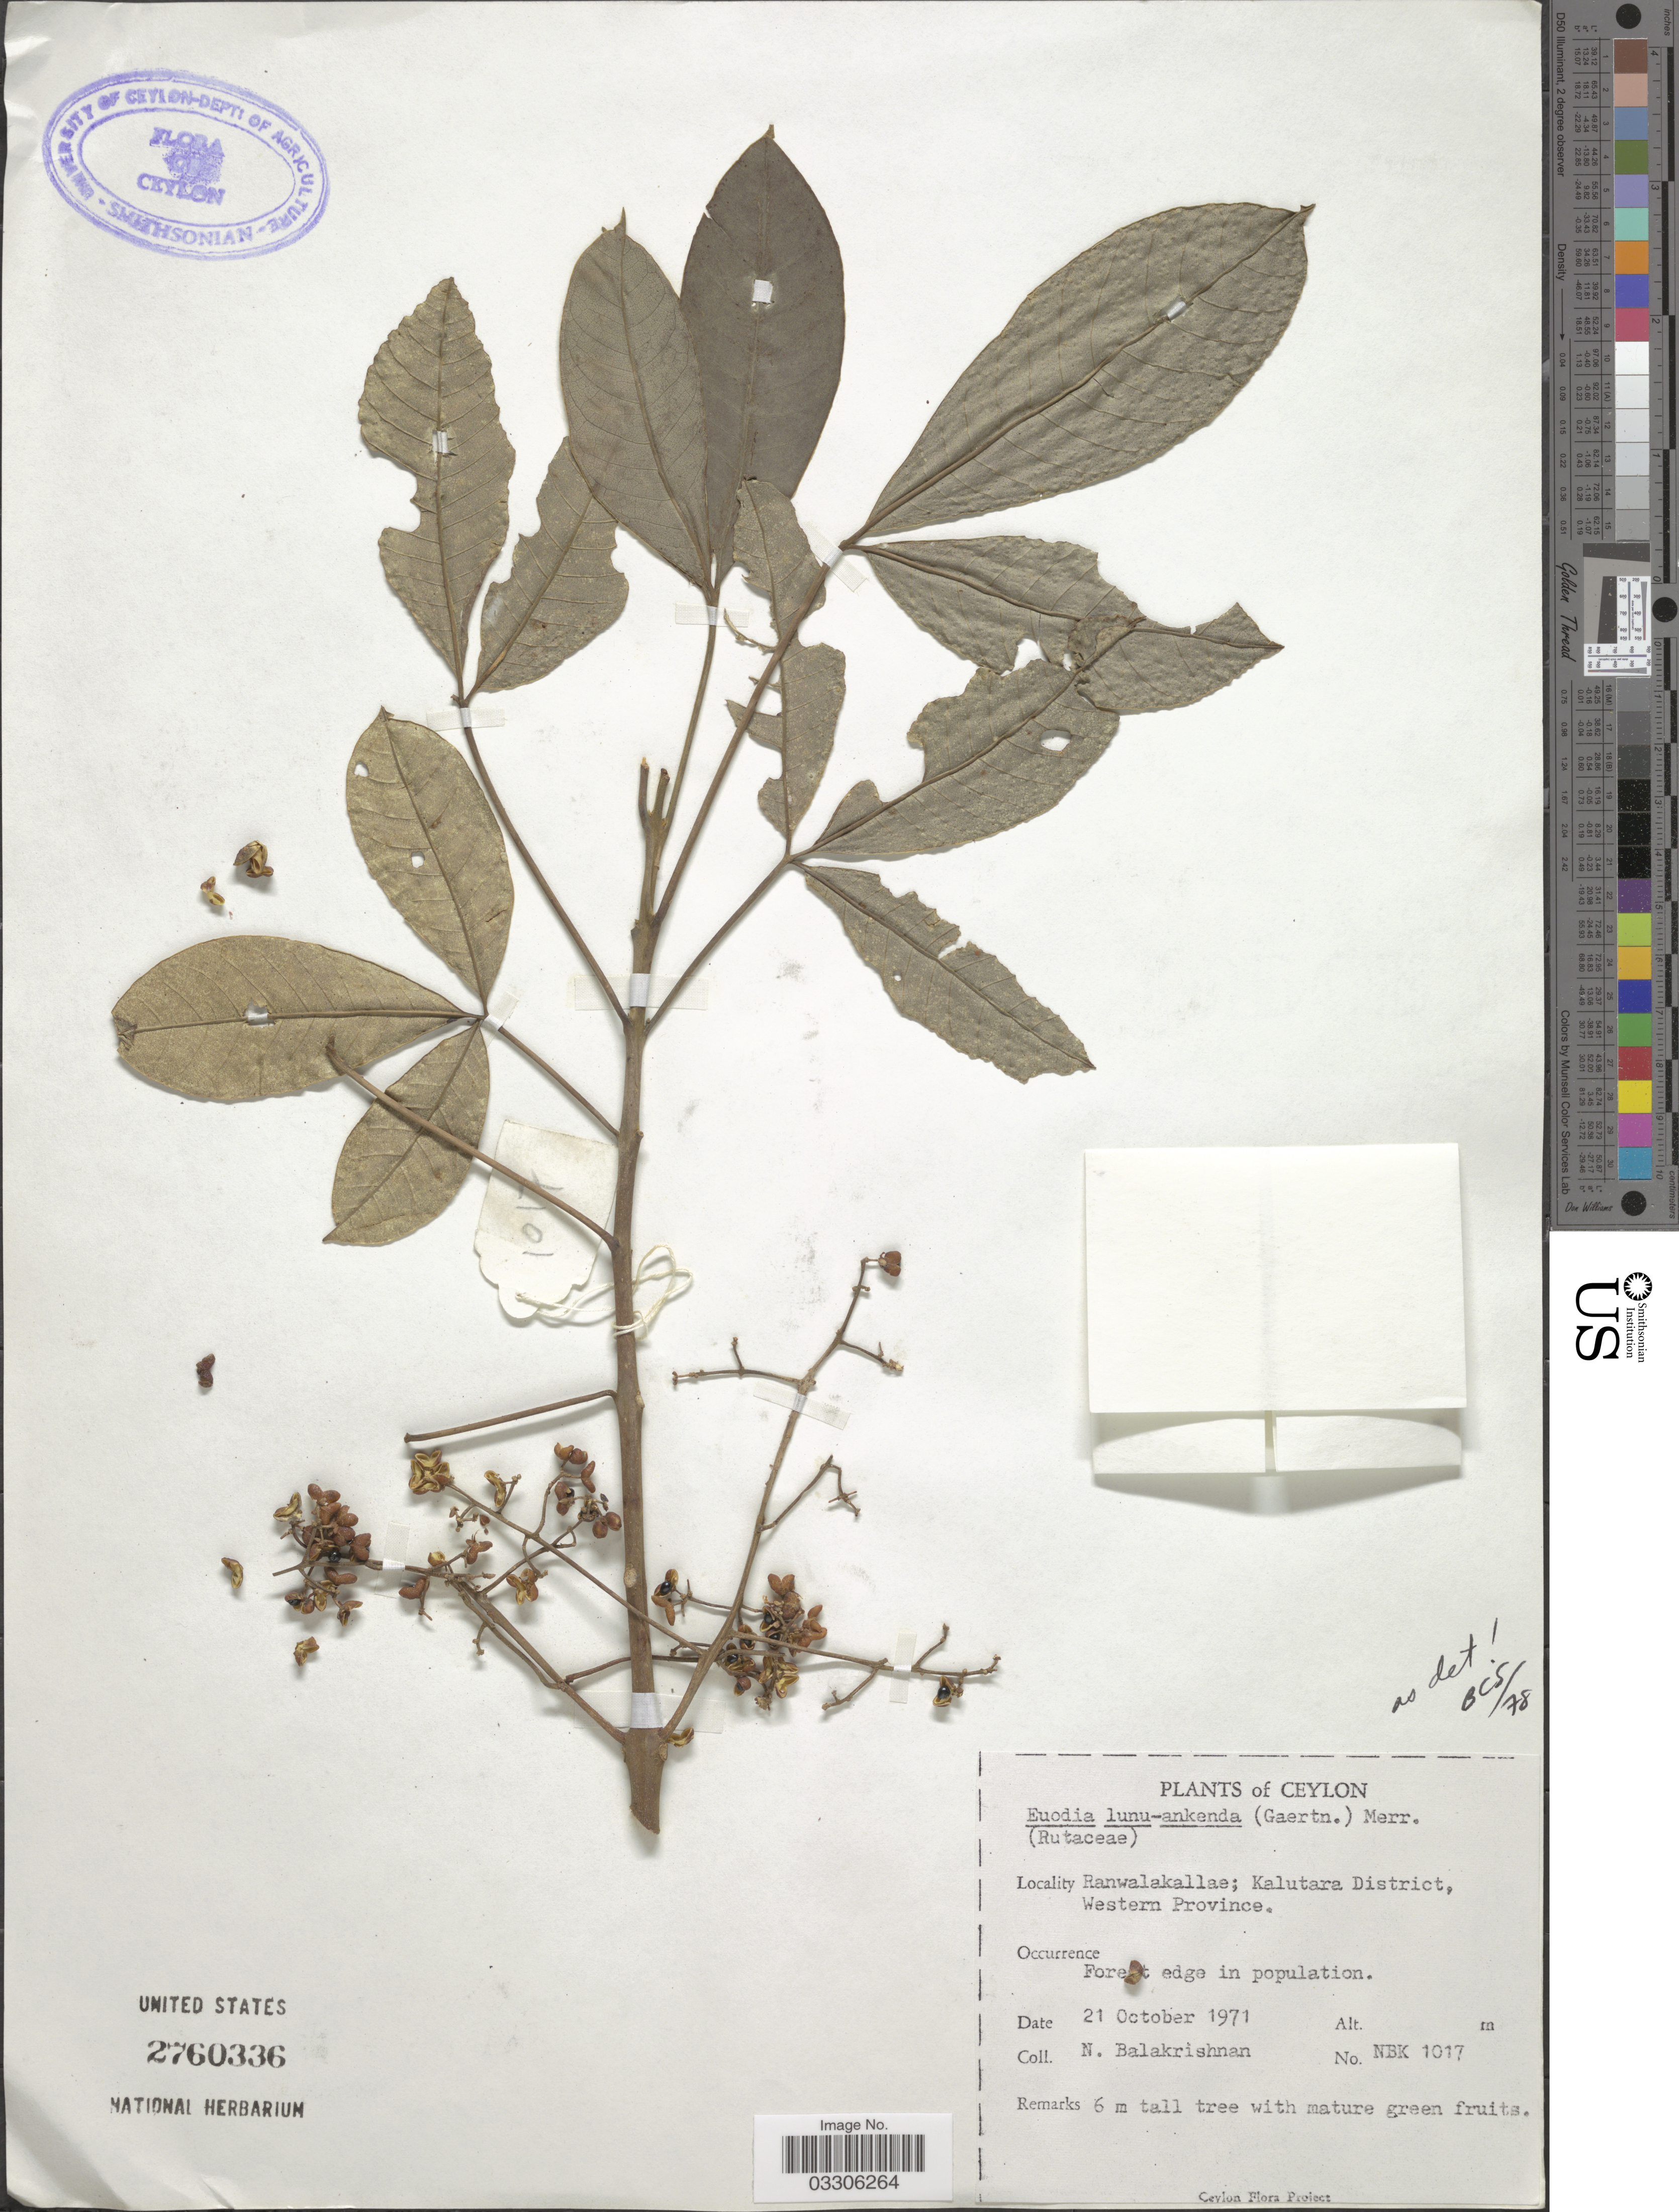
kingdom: Plantae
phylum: Tracheophyta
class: Magnoliopsida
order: Sapindales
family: Rutaceae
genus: Melicope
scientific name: Melicope lunu-ankenda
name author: (Gaertn.) T.G. Hartley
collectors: N. Balakrishnan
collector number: NBK 1017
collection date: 1971-10-21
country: Sri Lanka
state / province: Western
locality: Ceylon. Ranwalakallae; Kalutara District.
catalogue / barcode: US 2760336